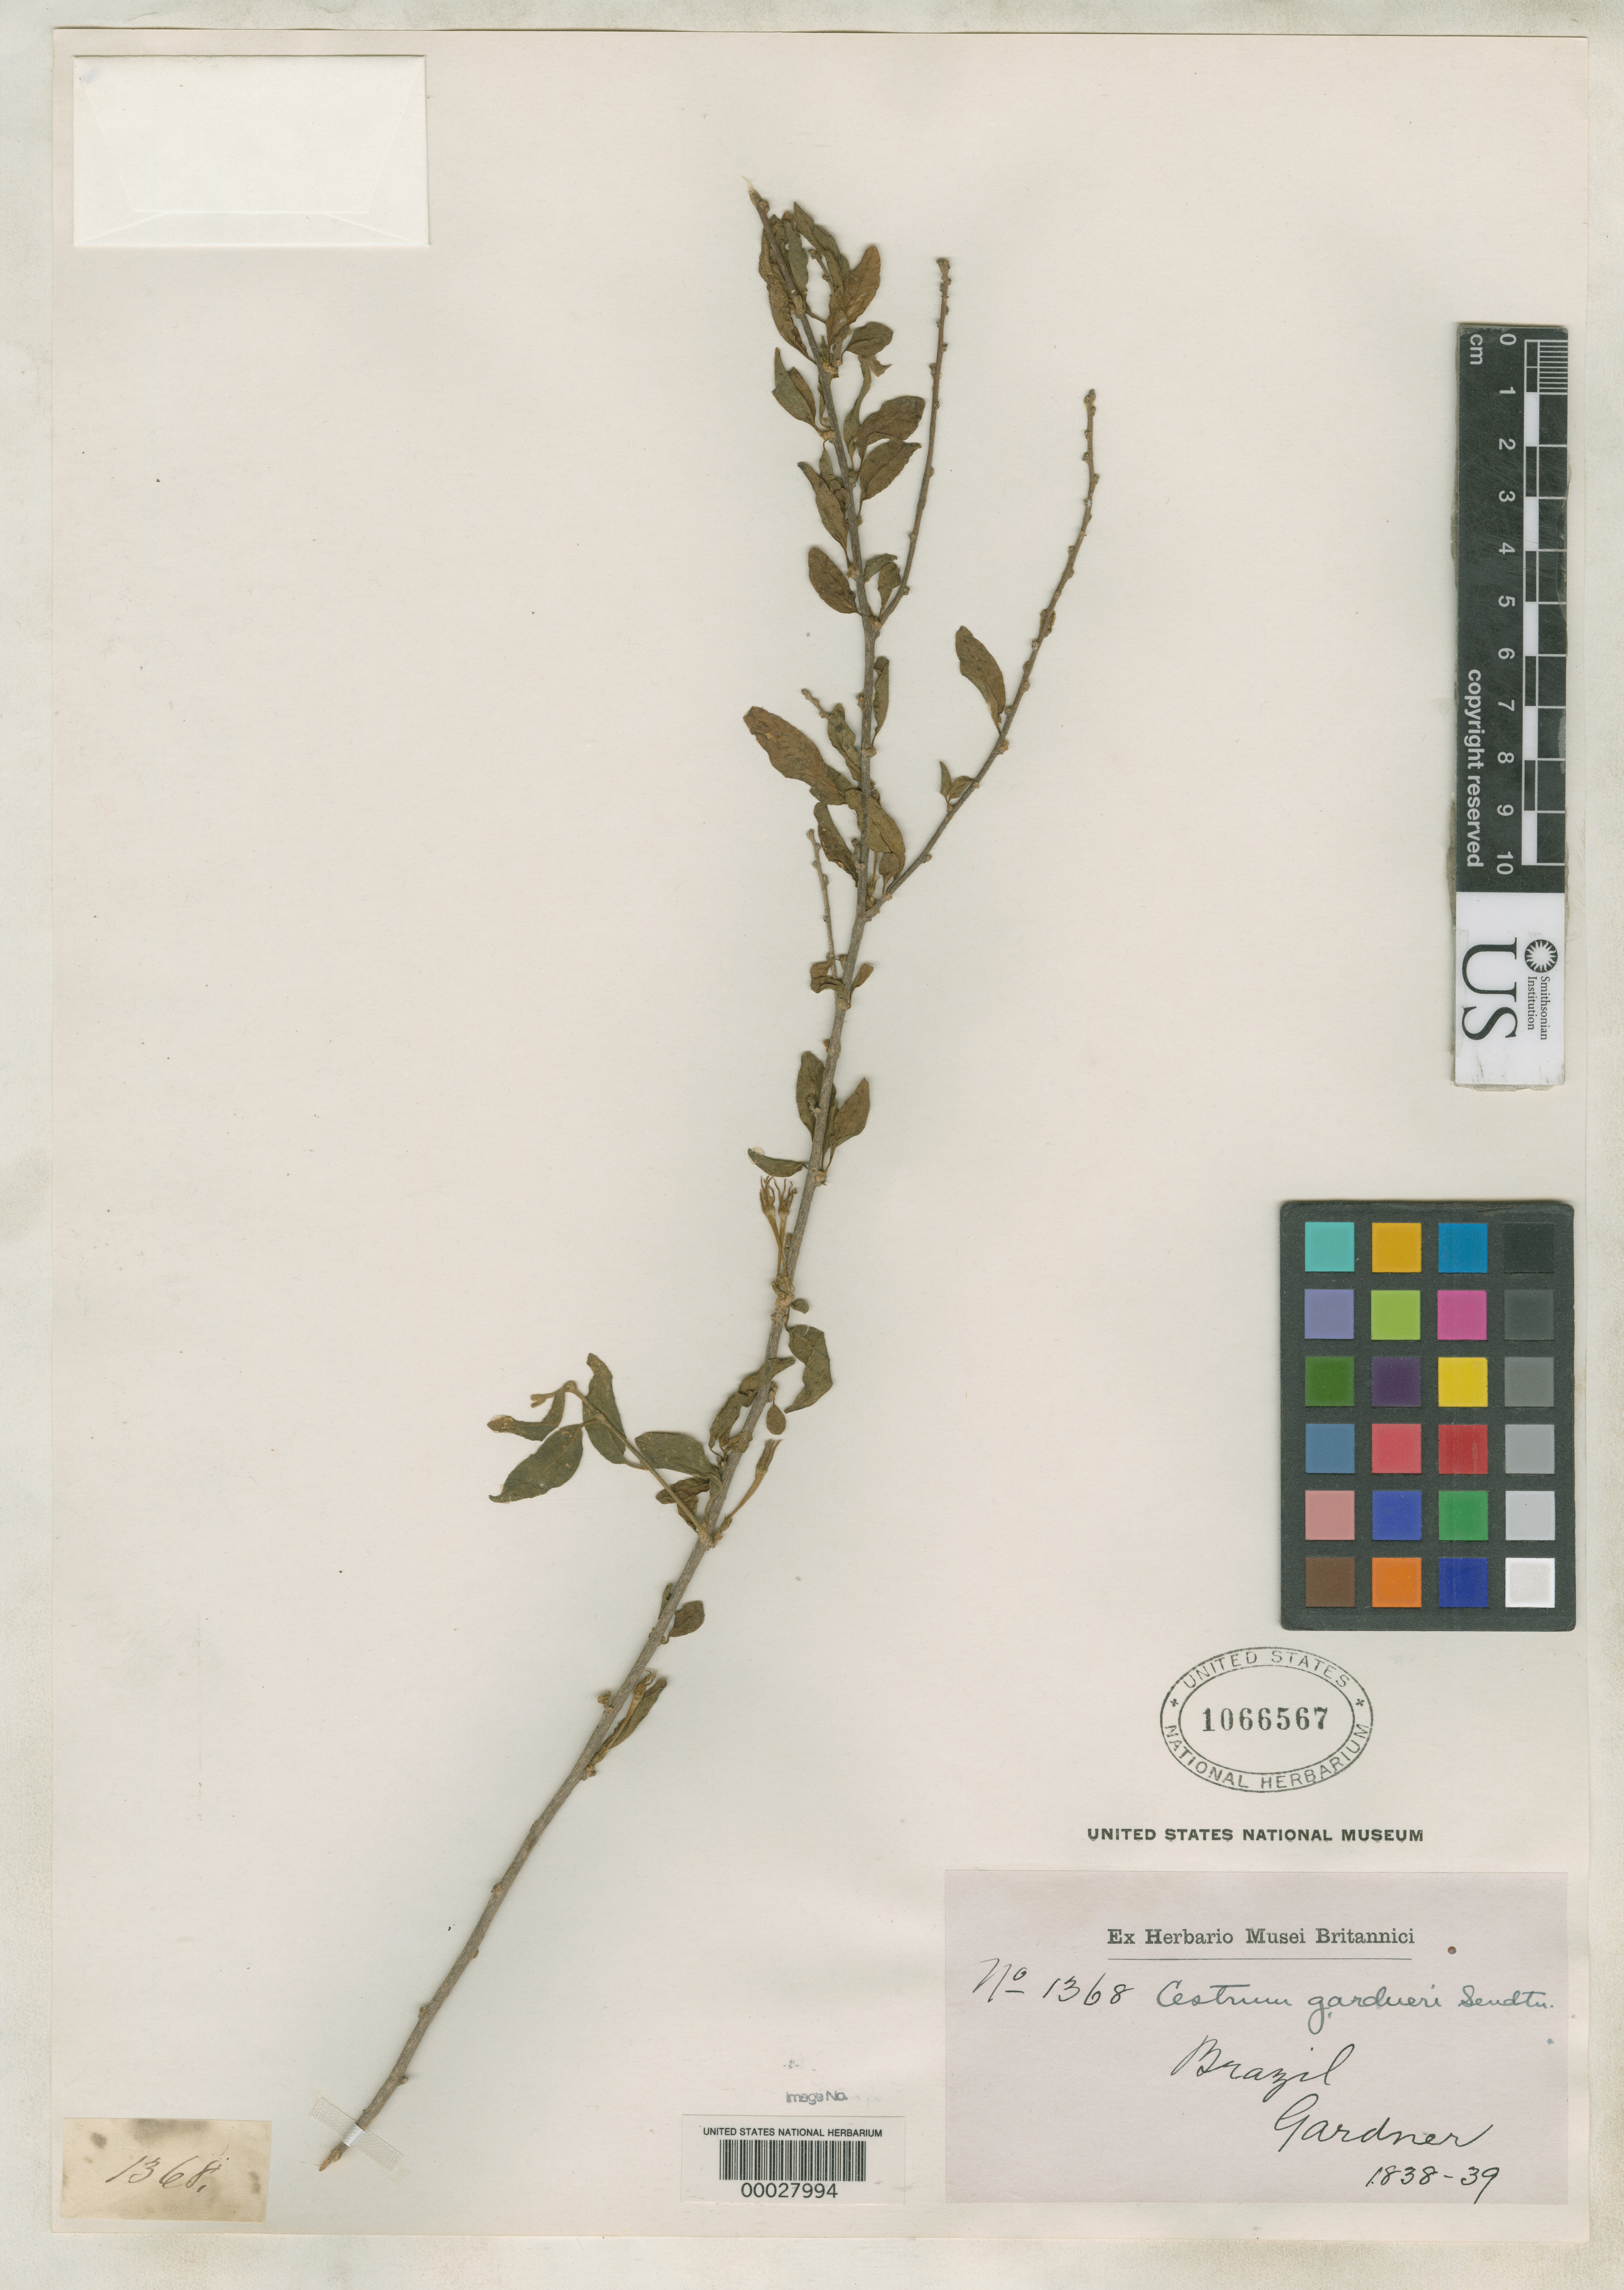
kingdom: Plantae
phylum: Tracheophyta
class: Magnoliopsida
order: Solanales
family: Solanaceae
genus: Cestrum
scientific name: Cestrum gardneri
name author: Sendtn. in Mart.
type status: Isotype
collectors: G. Gardner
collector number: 1368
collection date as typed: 1838 to -- --- 1839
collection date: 1838/1839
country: Brazil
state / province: Minas Gerais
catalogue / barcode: US 1066567